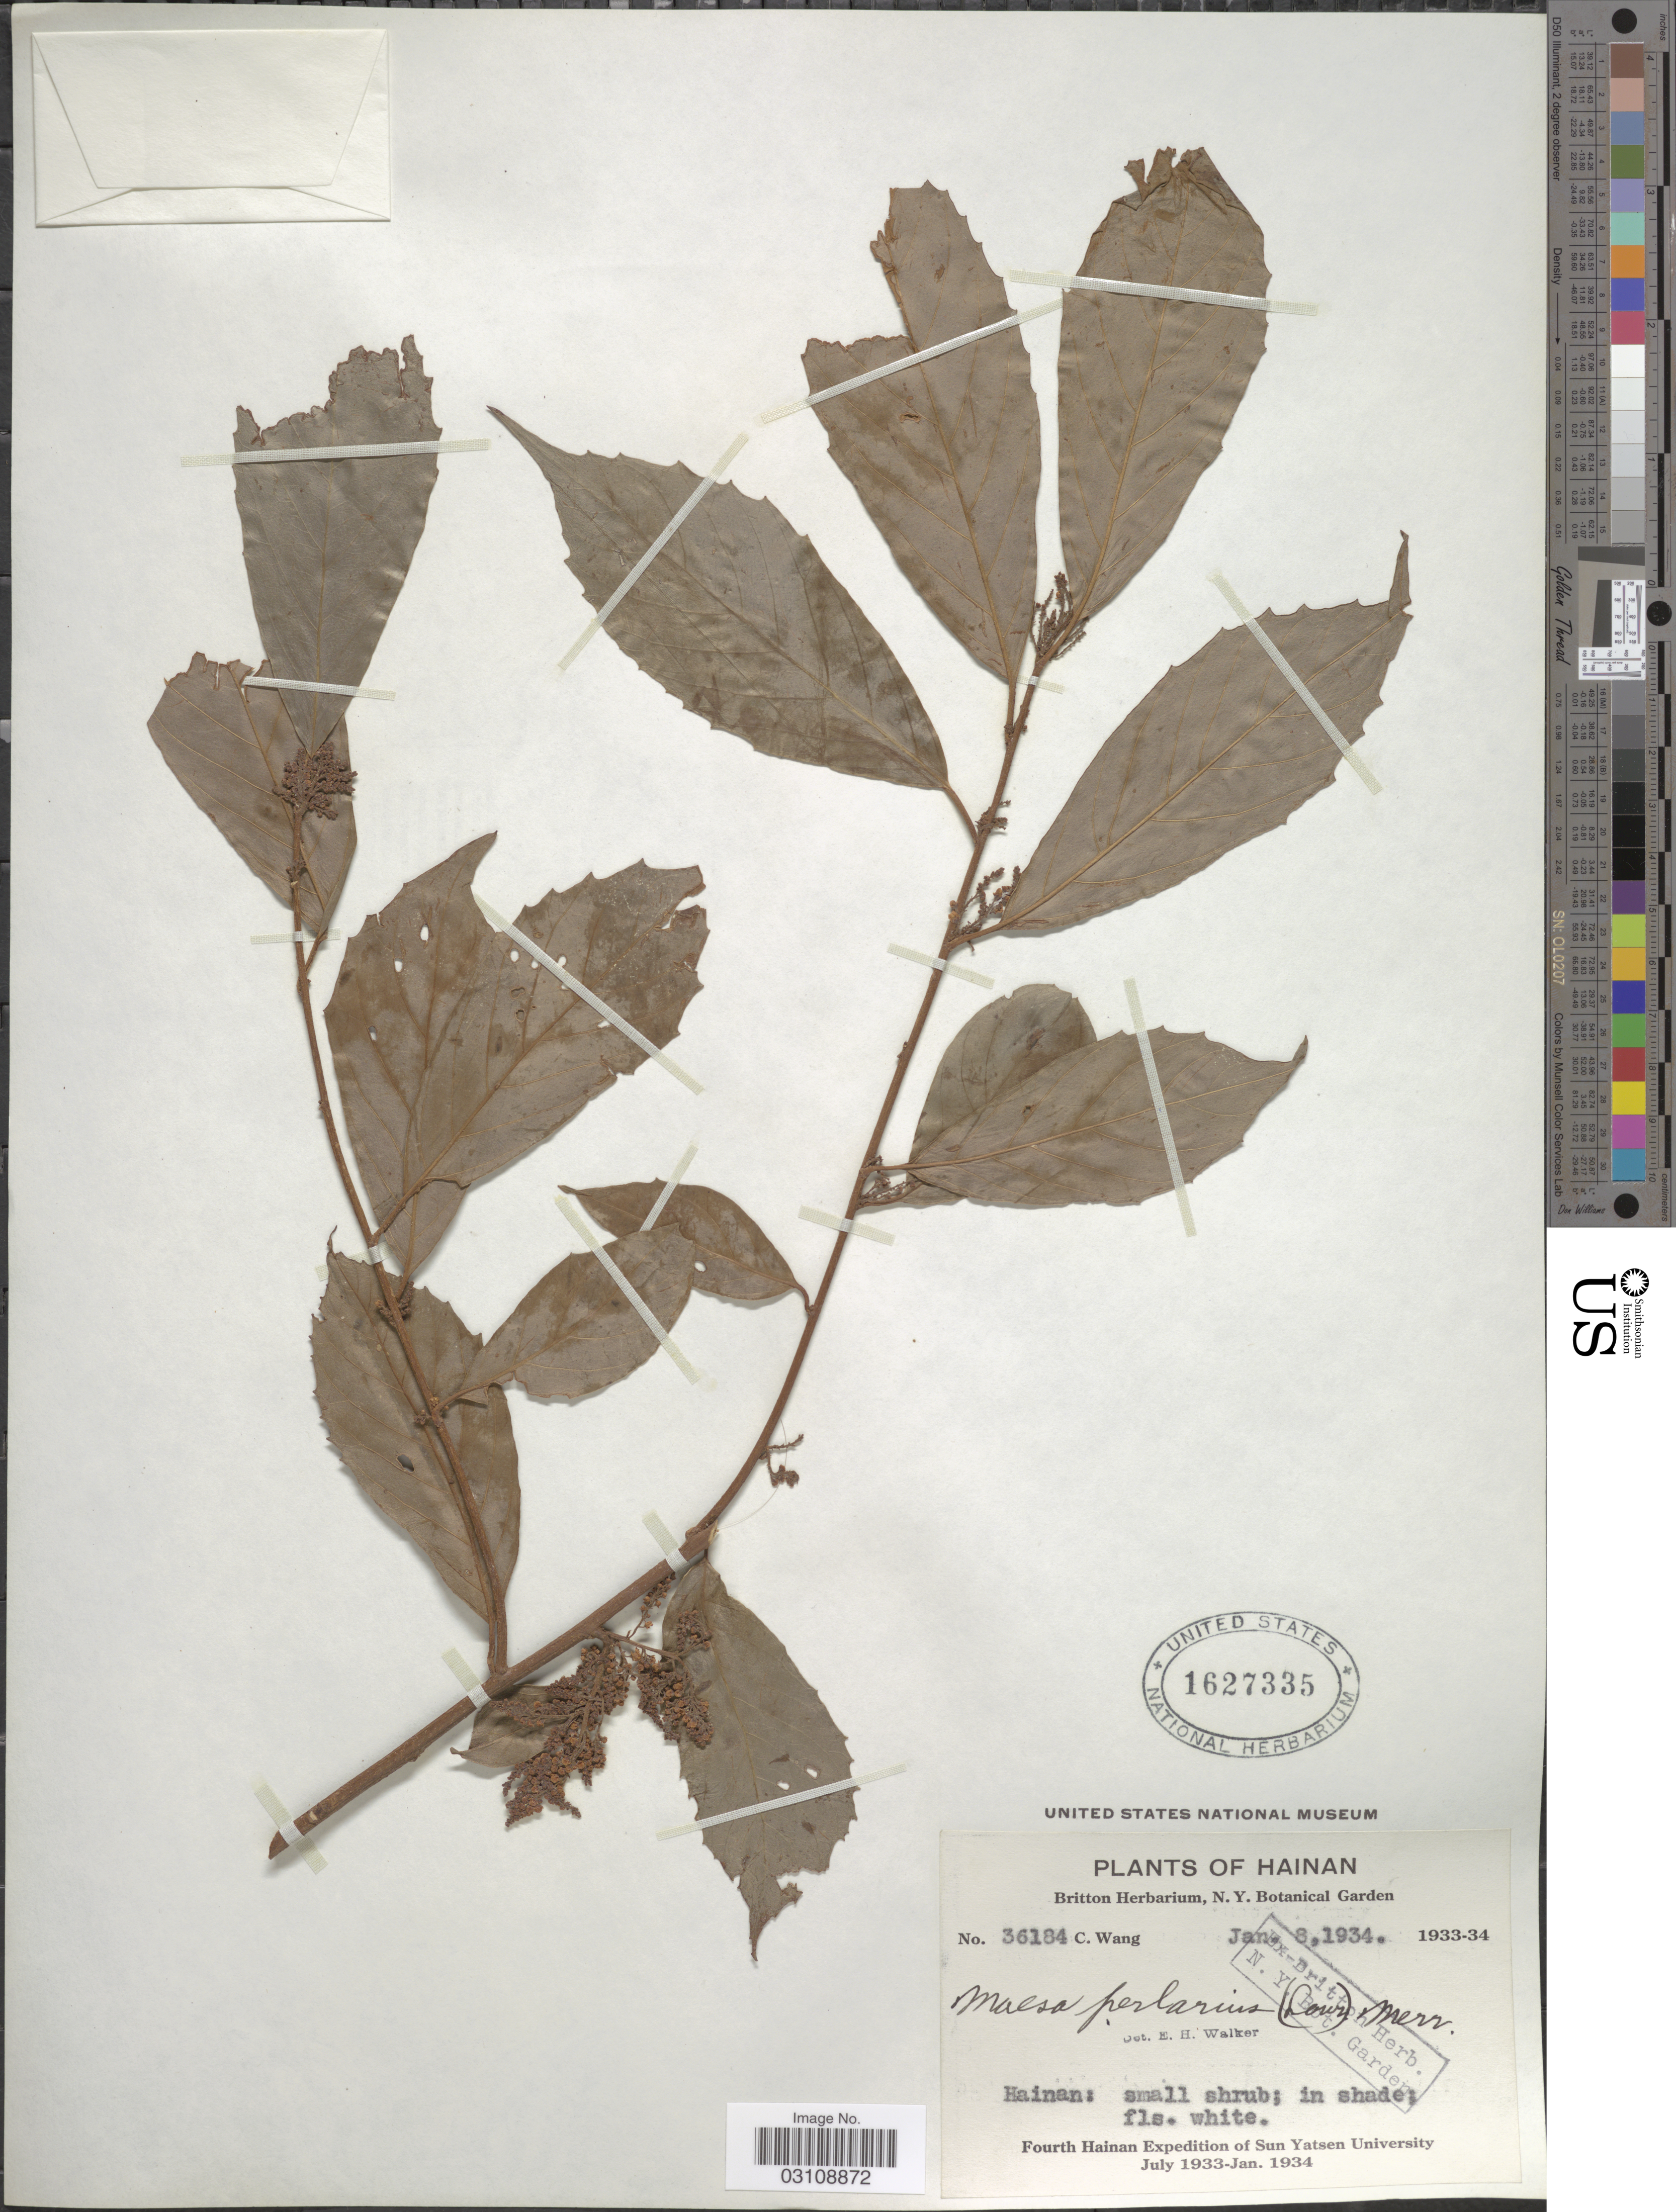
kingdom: Plantae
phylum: Tracheophyta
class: Magnoliopsida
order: Ericales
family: Primulaceae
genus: Maesa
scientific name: Maesa perlaria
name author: (Lour.) Merr.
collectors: C. Wang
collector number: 36184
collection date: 1934-01-08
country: China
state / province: Hainan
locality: Hainan.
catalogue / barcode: US 1627335